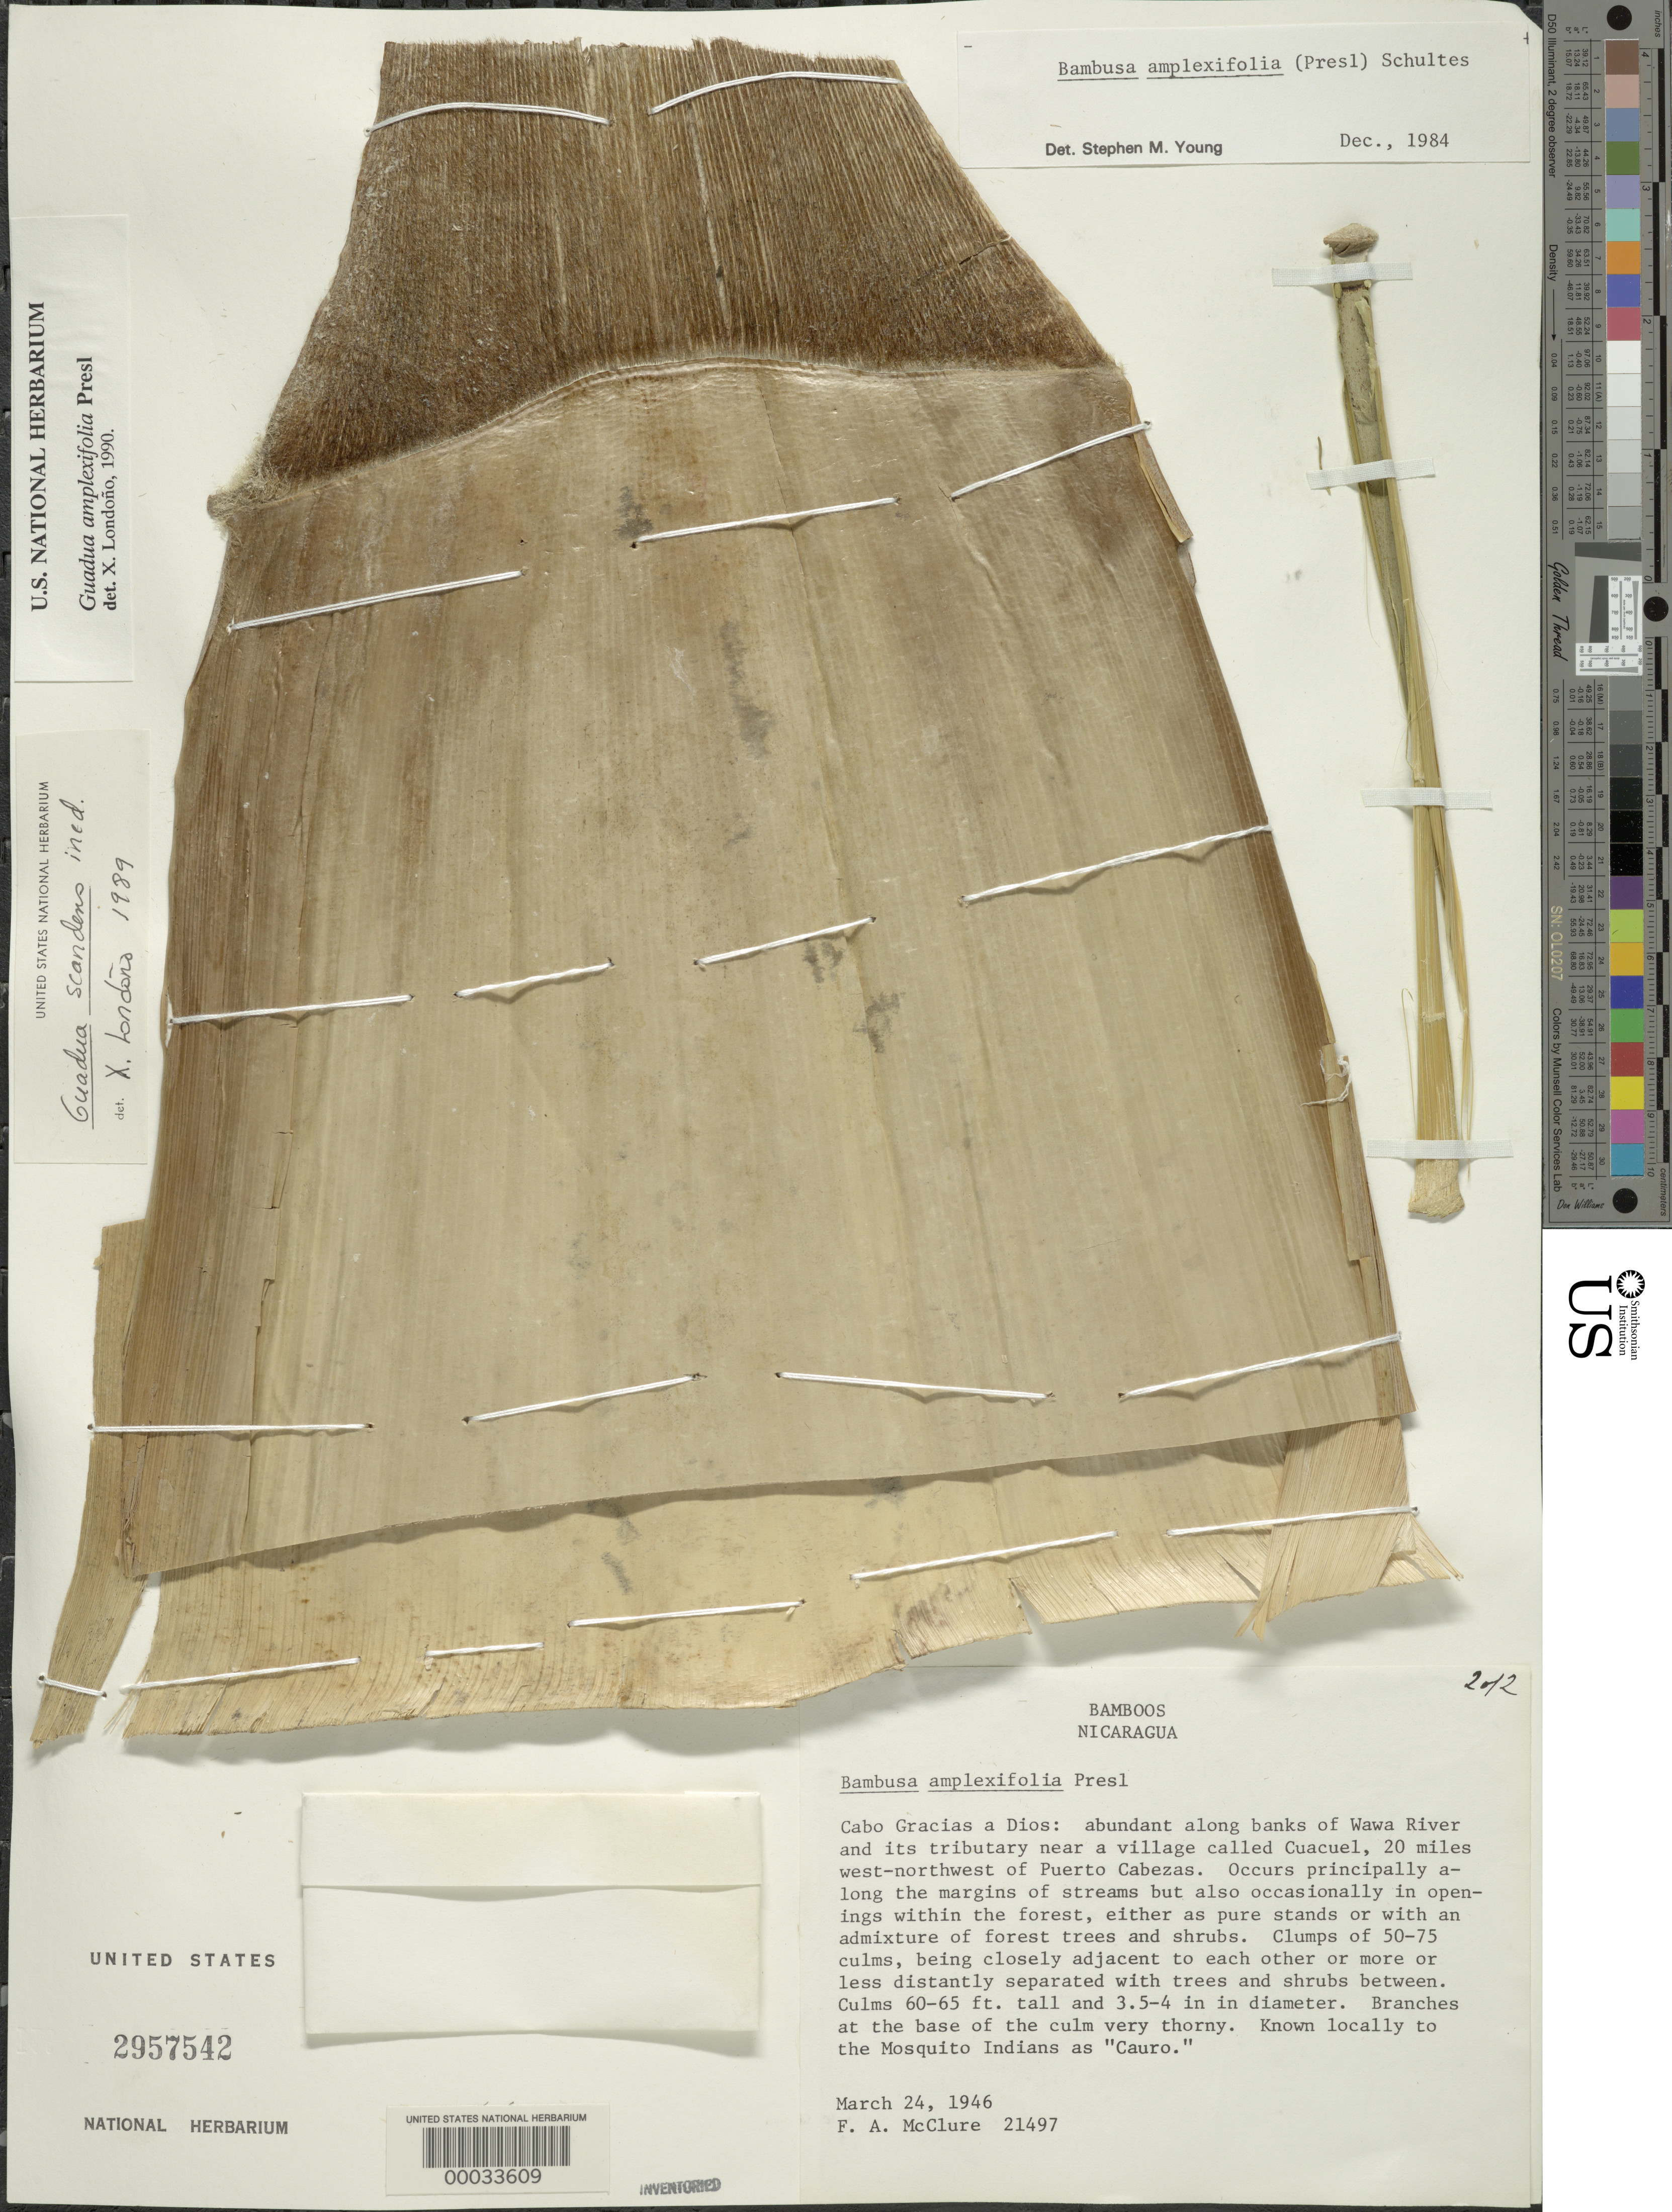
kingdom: Plantae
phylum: Tracheophyta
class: Liliopsida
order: Poales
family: Poaceae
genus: Guadua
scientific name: Guadua scandens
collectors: F. A. McClure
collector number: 21497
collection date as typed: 24 Mar 1946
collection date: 1946-03-24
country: Nicaragua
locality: Cabo gracias a dios; wawa river and its tributary near cuacuel village, 20 mi wnw of puerto cabezas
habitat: Along banks of river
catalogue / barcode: US 2957542